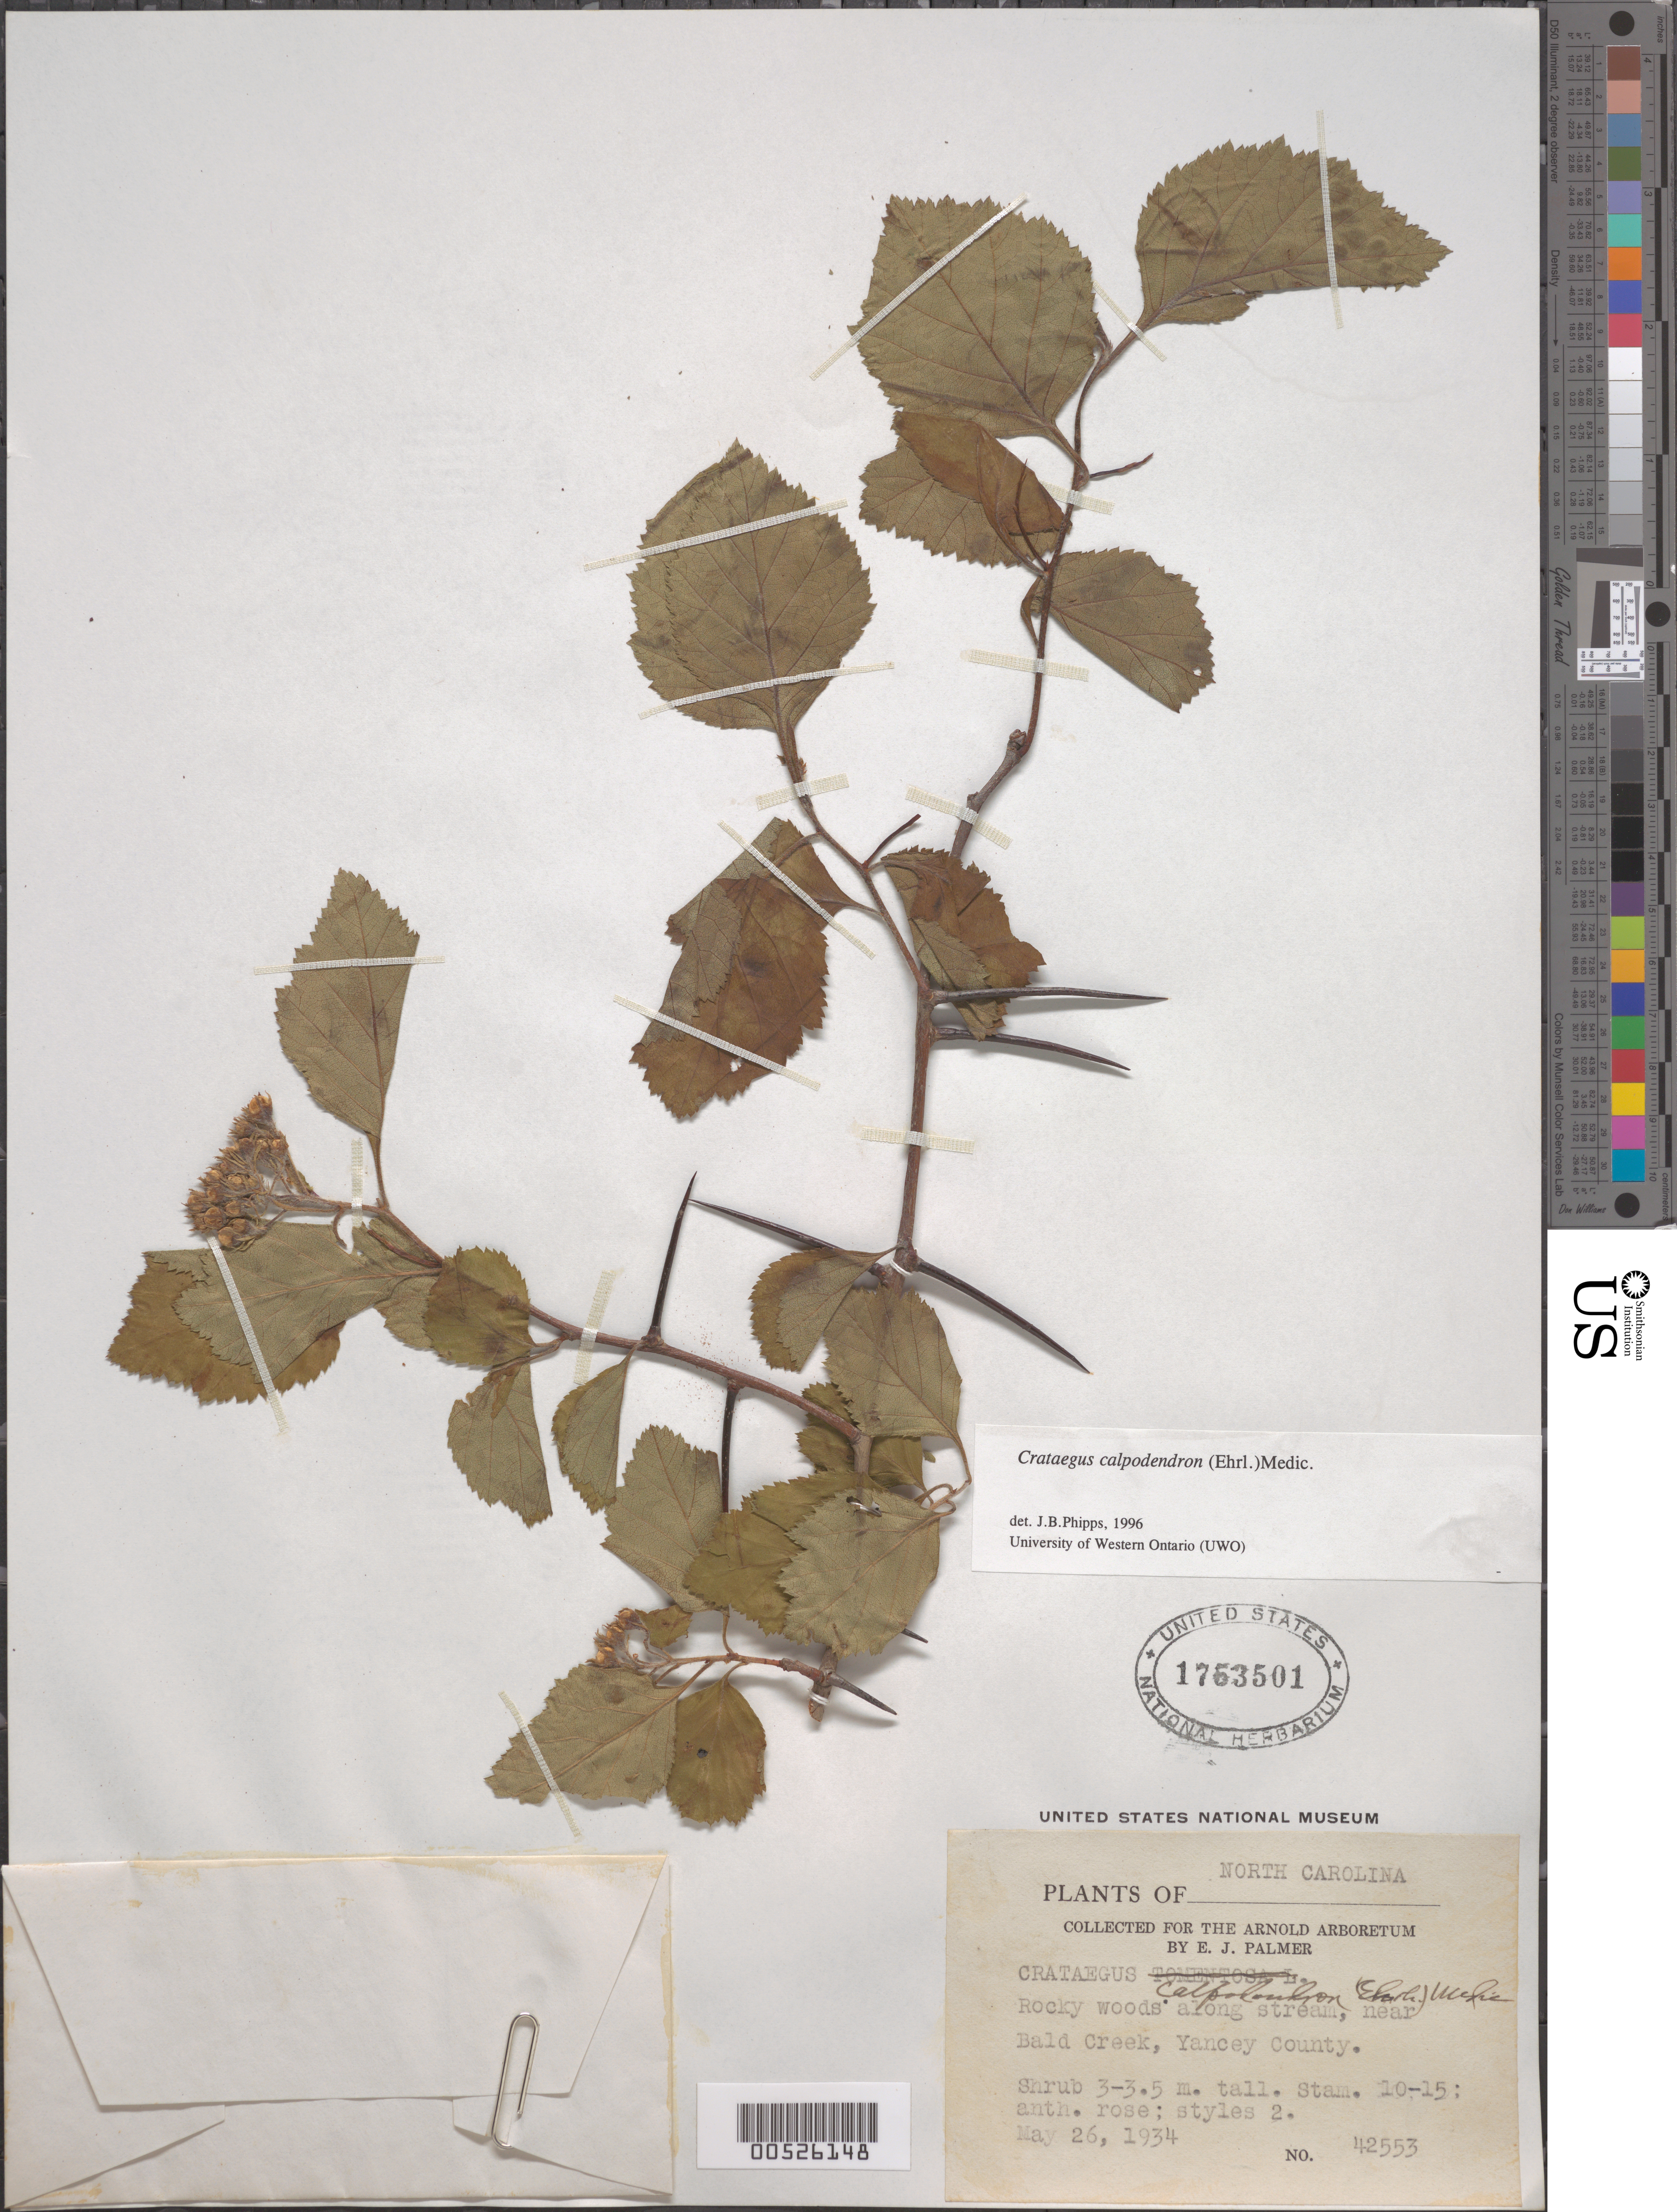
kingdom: Plantae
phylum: Tracheophyta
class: Magnoliopsida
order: Rosales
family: Rosaceae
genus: Crataegus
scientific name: Crataegus calpodendron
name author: (Ehrh.) Medik.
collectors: E. J. Palmer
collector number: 42553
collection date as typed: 26 May 1934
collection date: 1934-05-26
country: United States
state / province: North Carolina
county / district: Yancy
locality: Near Bald Creek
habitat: rocky woods along stream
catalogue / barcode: US 1753501